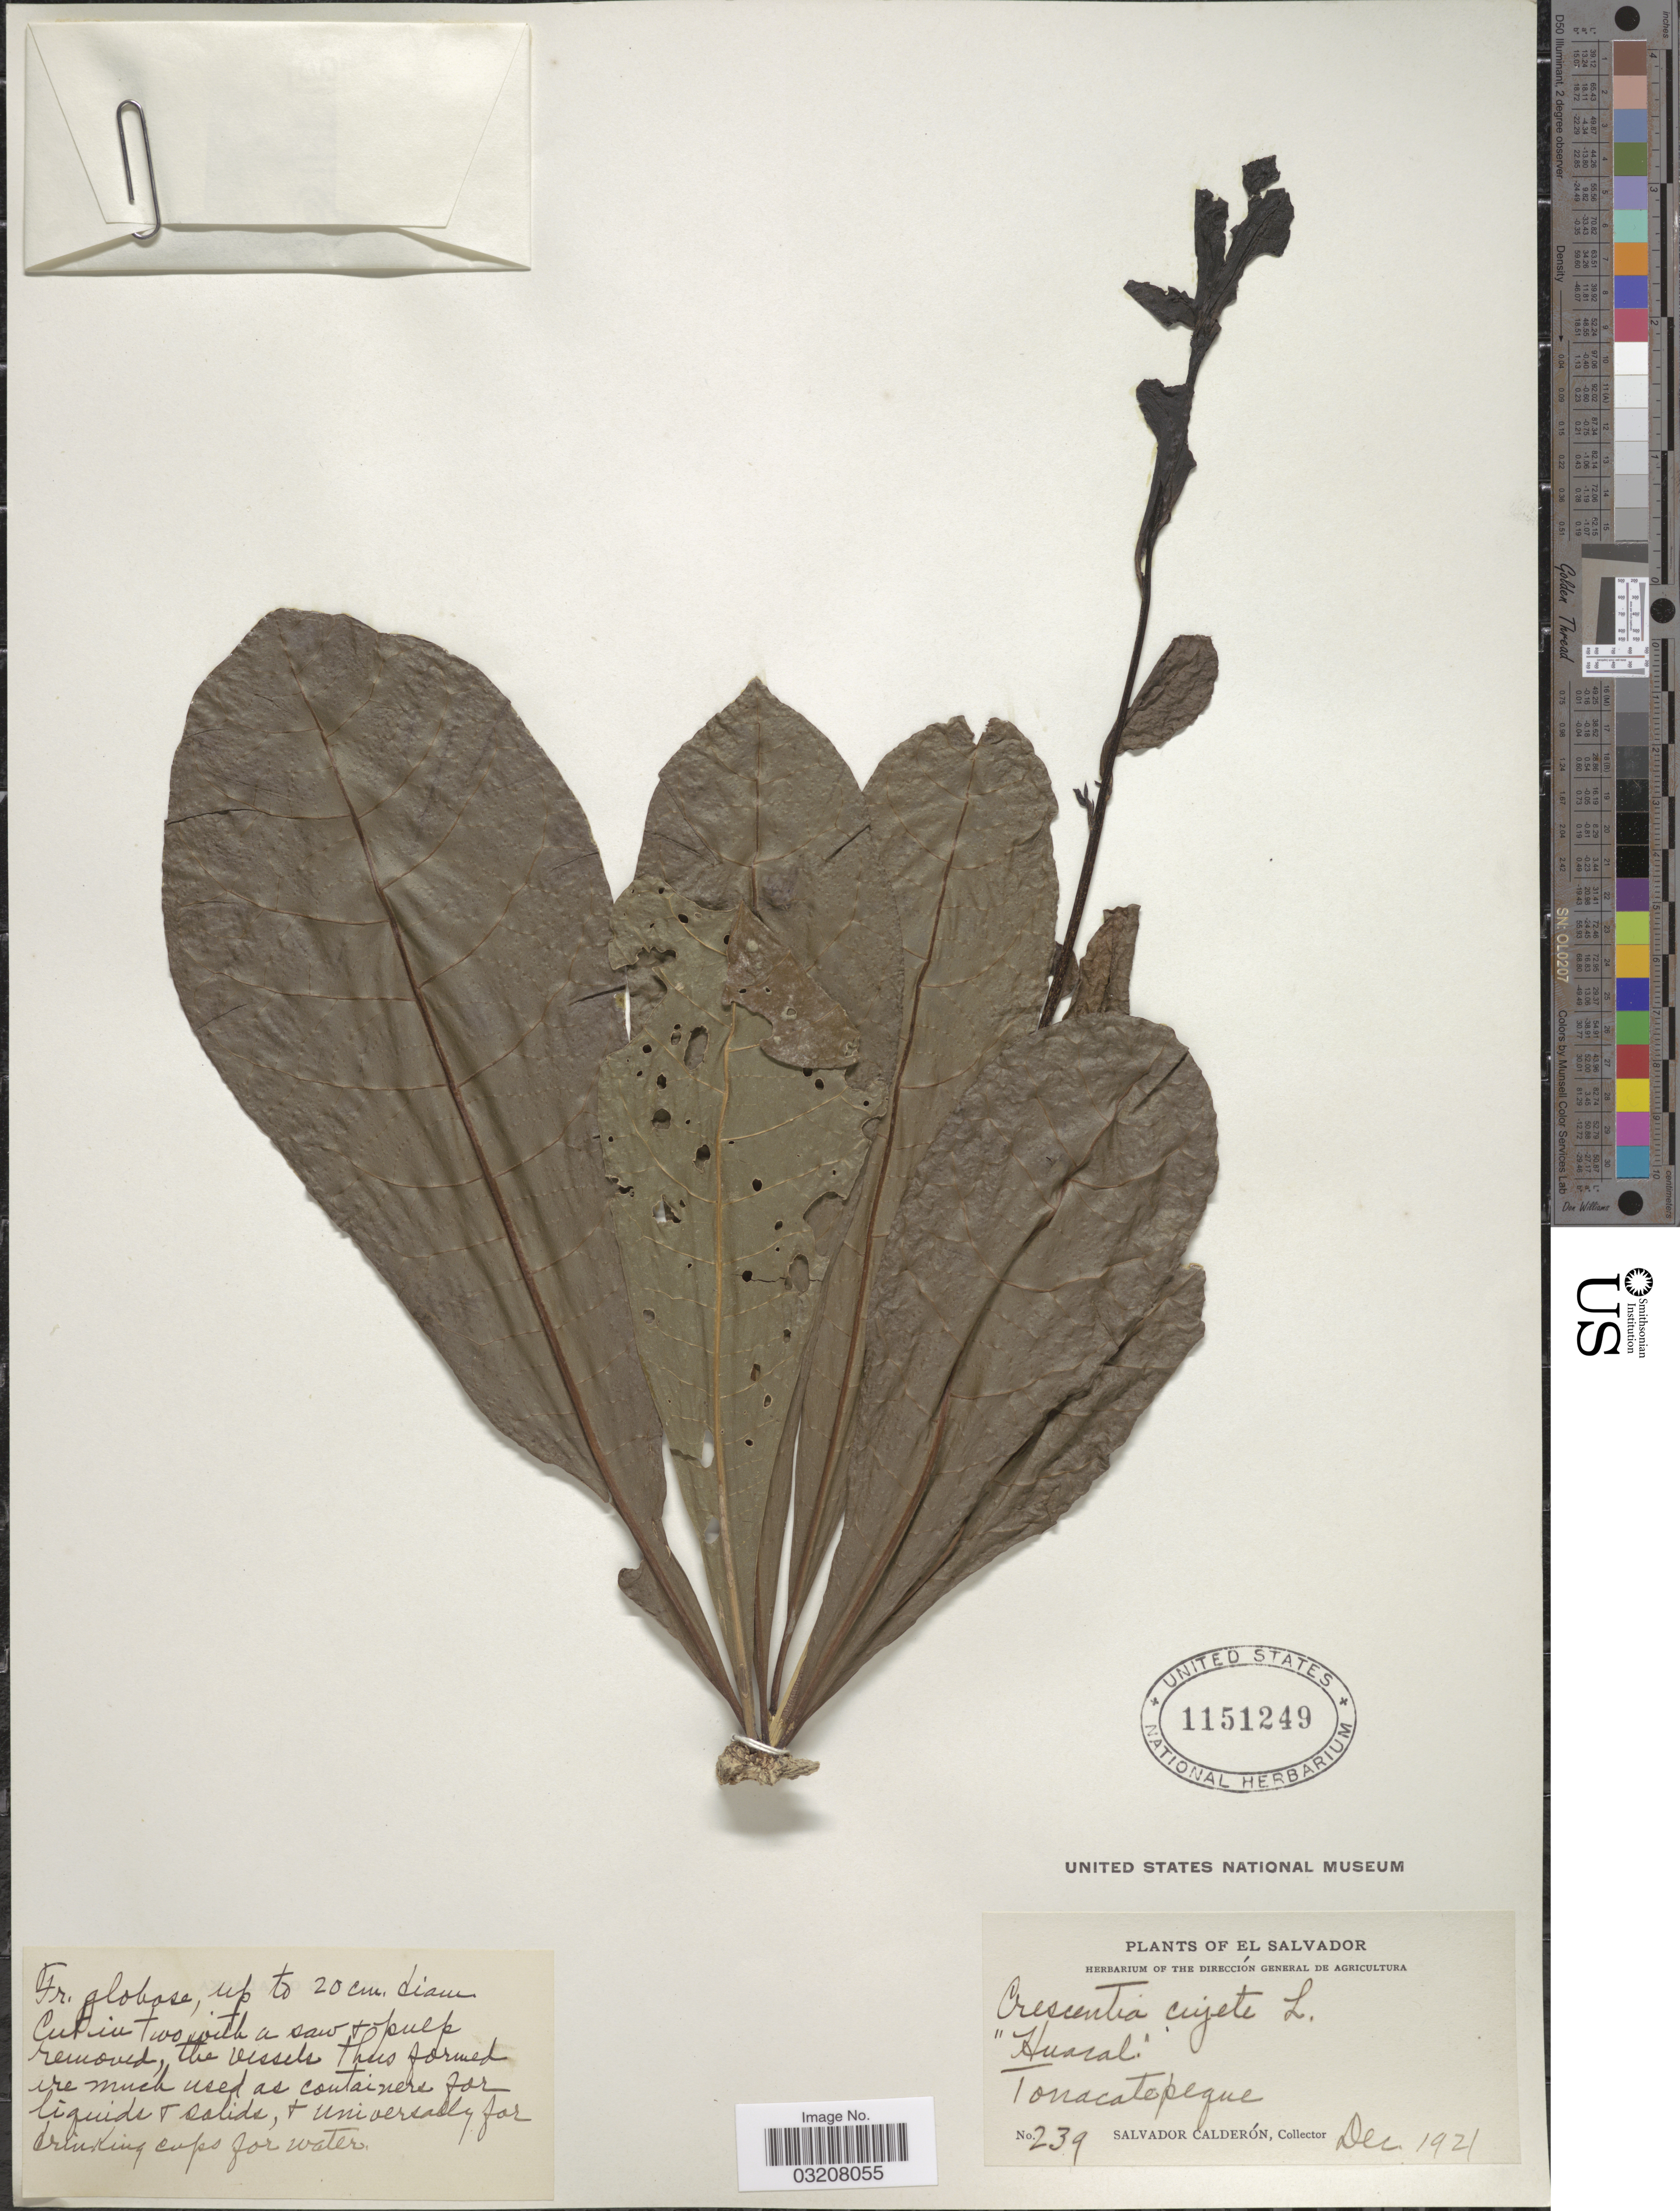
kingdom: Plantae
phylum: Tracheophyta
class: Magnoliopsida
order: Lamiales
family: Bignoniaceae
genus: Crescentia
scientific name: Crescentia cujete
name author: L.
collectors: S. Calderón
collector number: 239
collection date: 1921-12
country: El Salvador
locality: Tonacatepeque.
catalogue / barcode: US 1151249